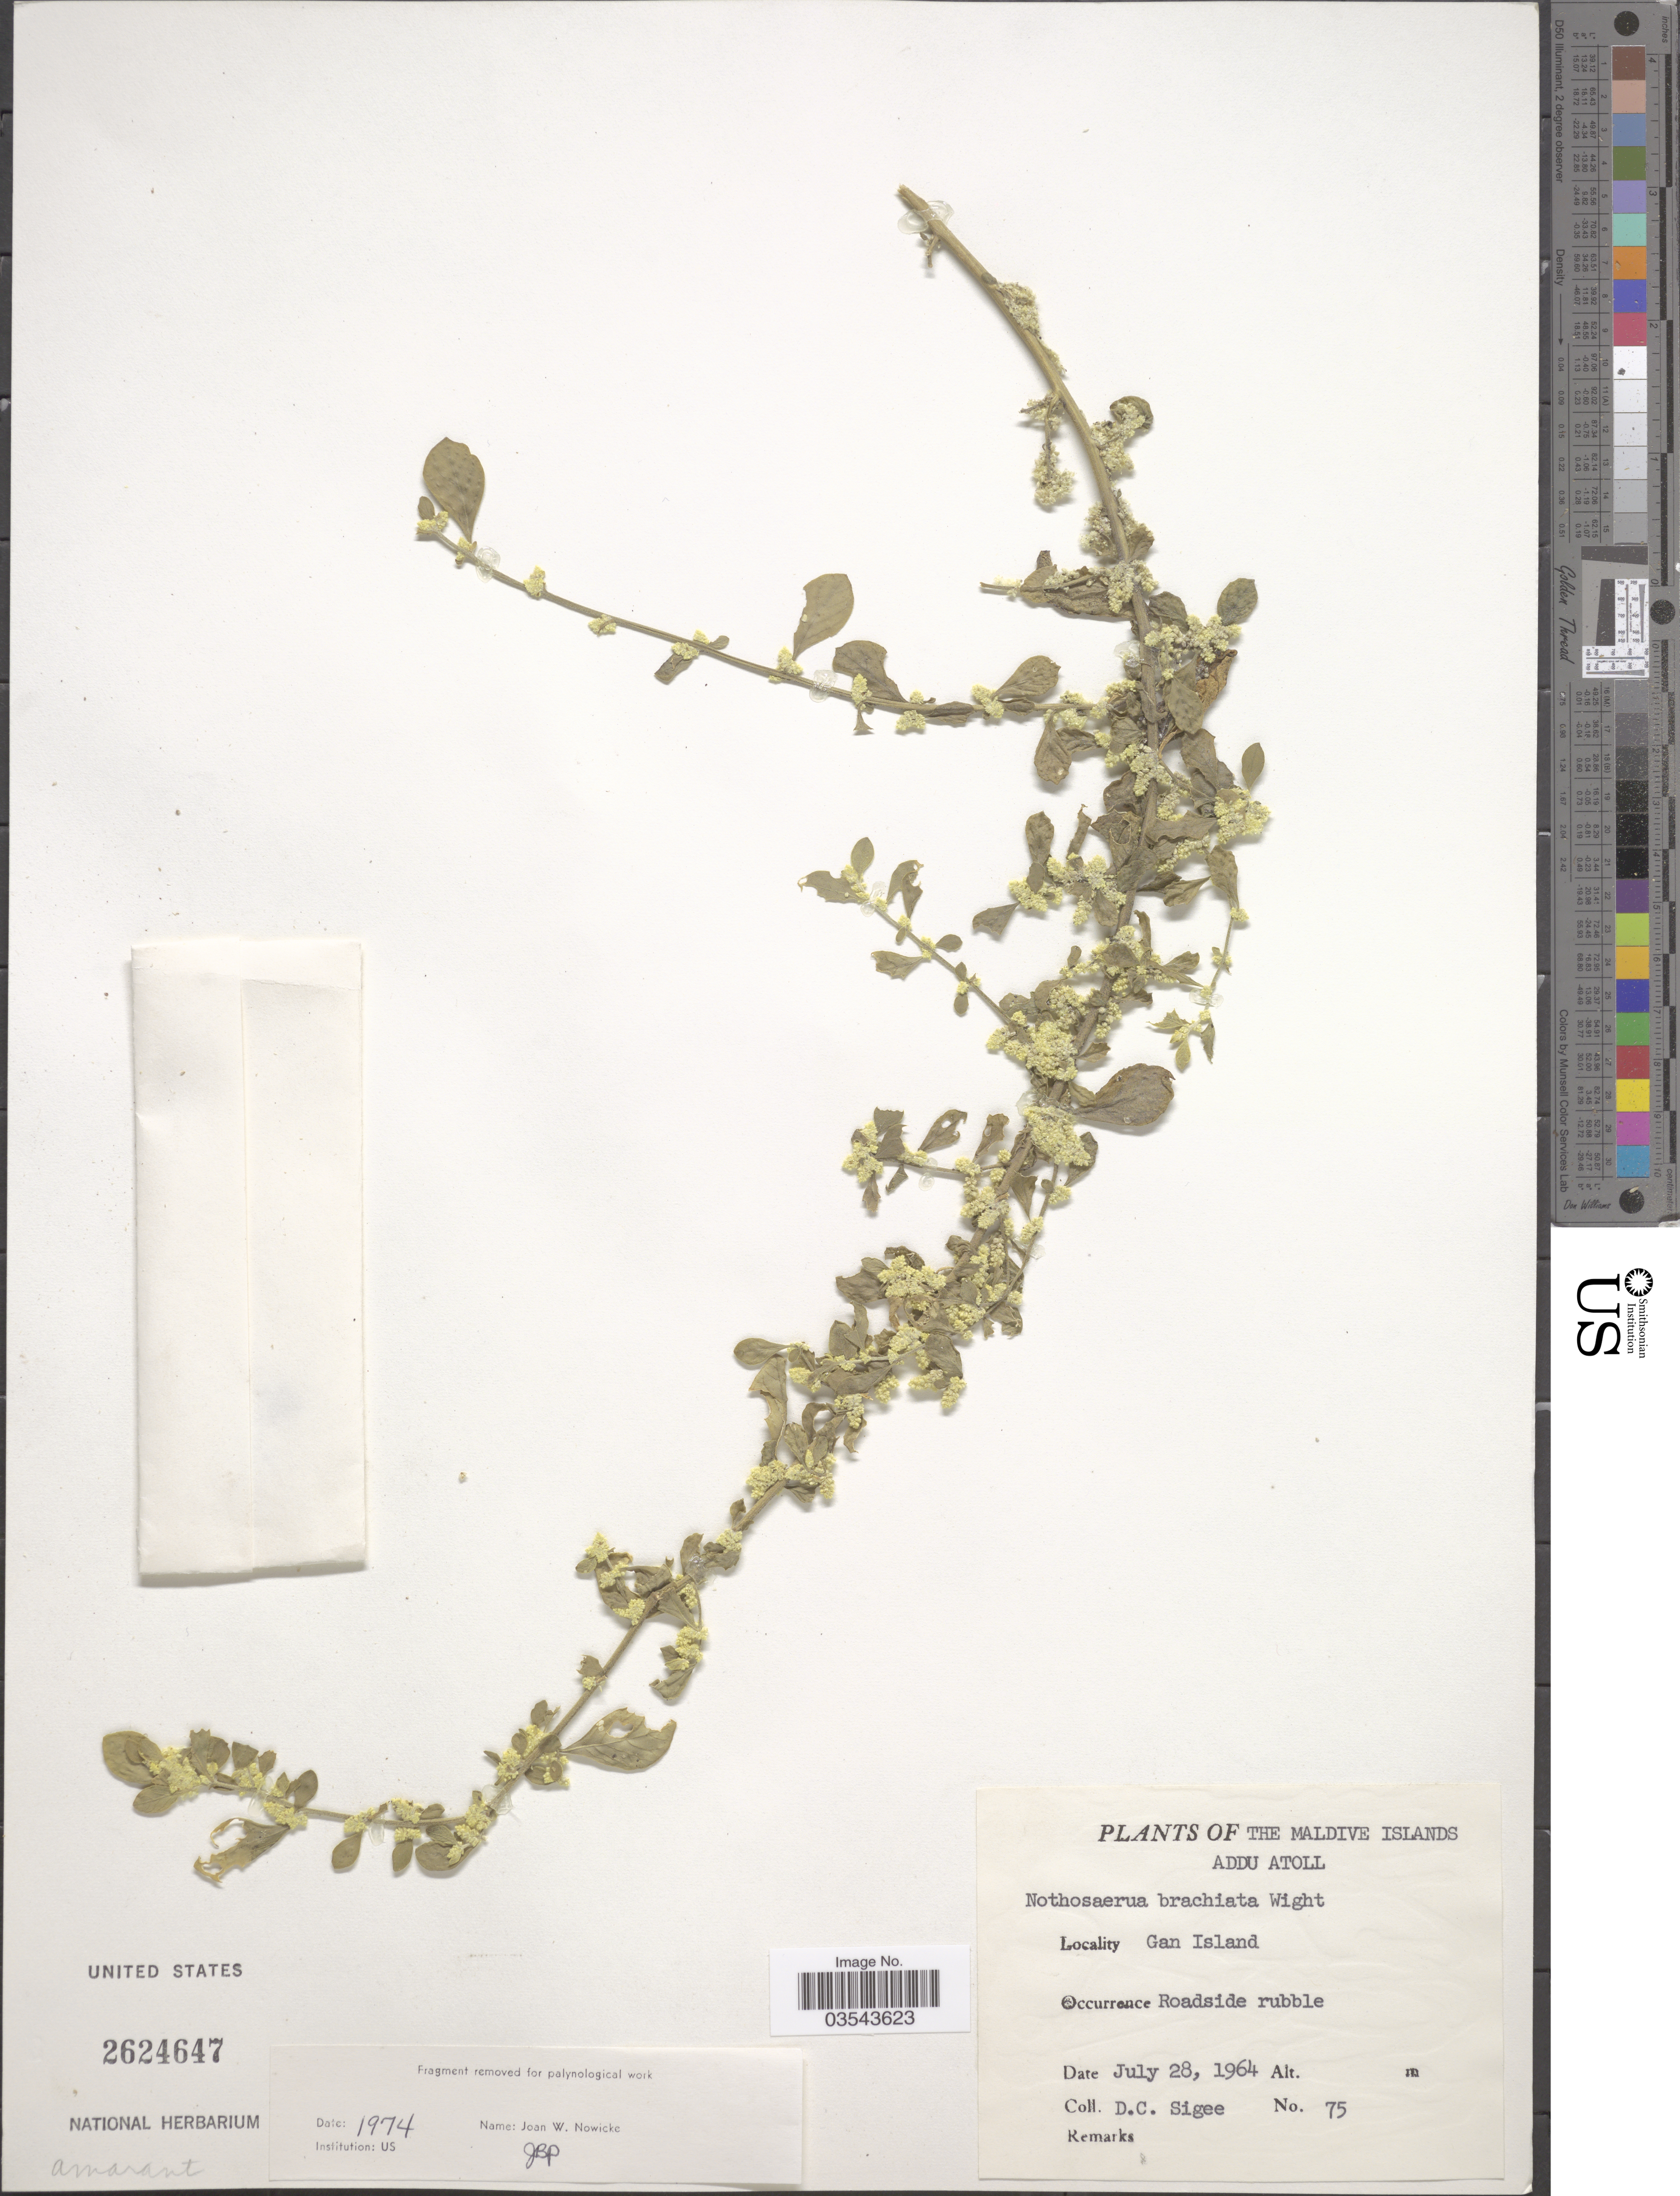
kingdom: Plantae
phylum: Tracheophyta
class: Magnoliopsida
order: Caryophyllales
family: Amaranthaceae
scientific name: Nothosaerua brachiata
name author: Baill.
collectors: D. C. Sigee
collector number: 75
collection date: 1964-07-28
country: Maldive Islands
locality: Addu Atoll. Gan Island.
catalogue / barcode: US 2624647